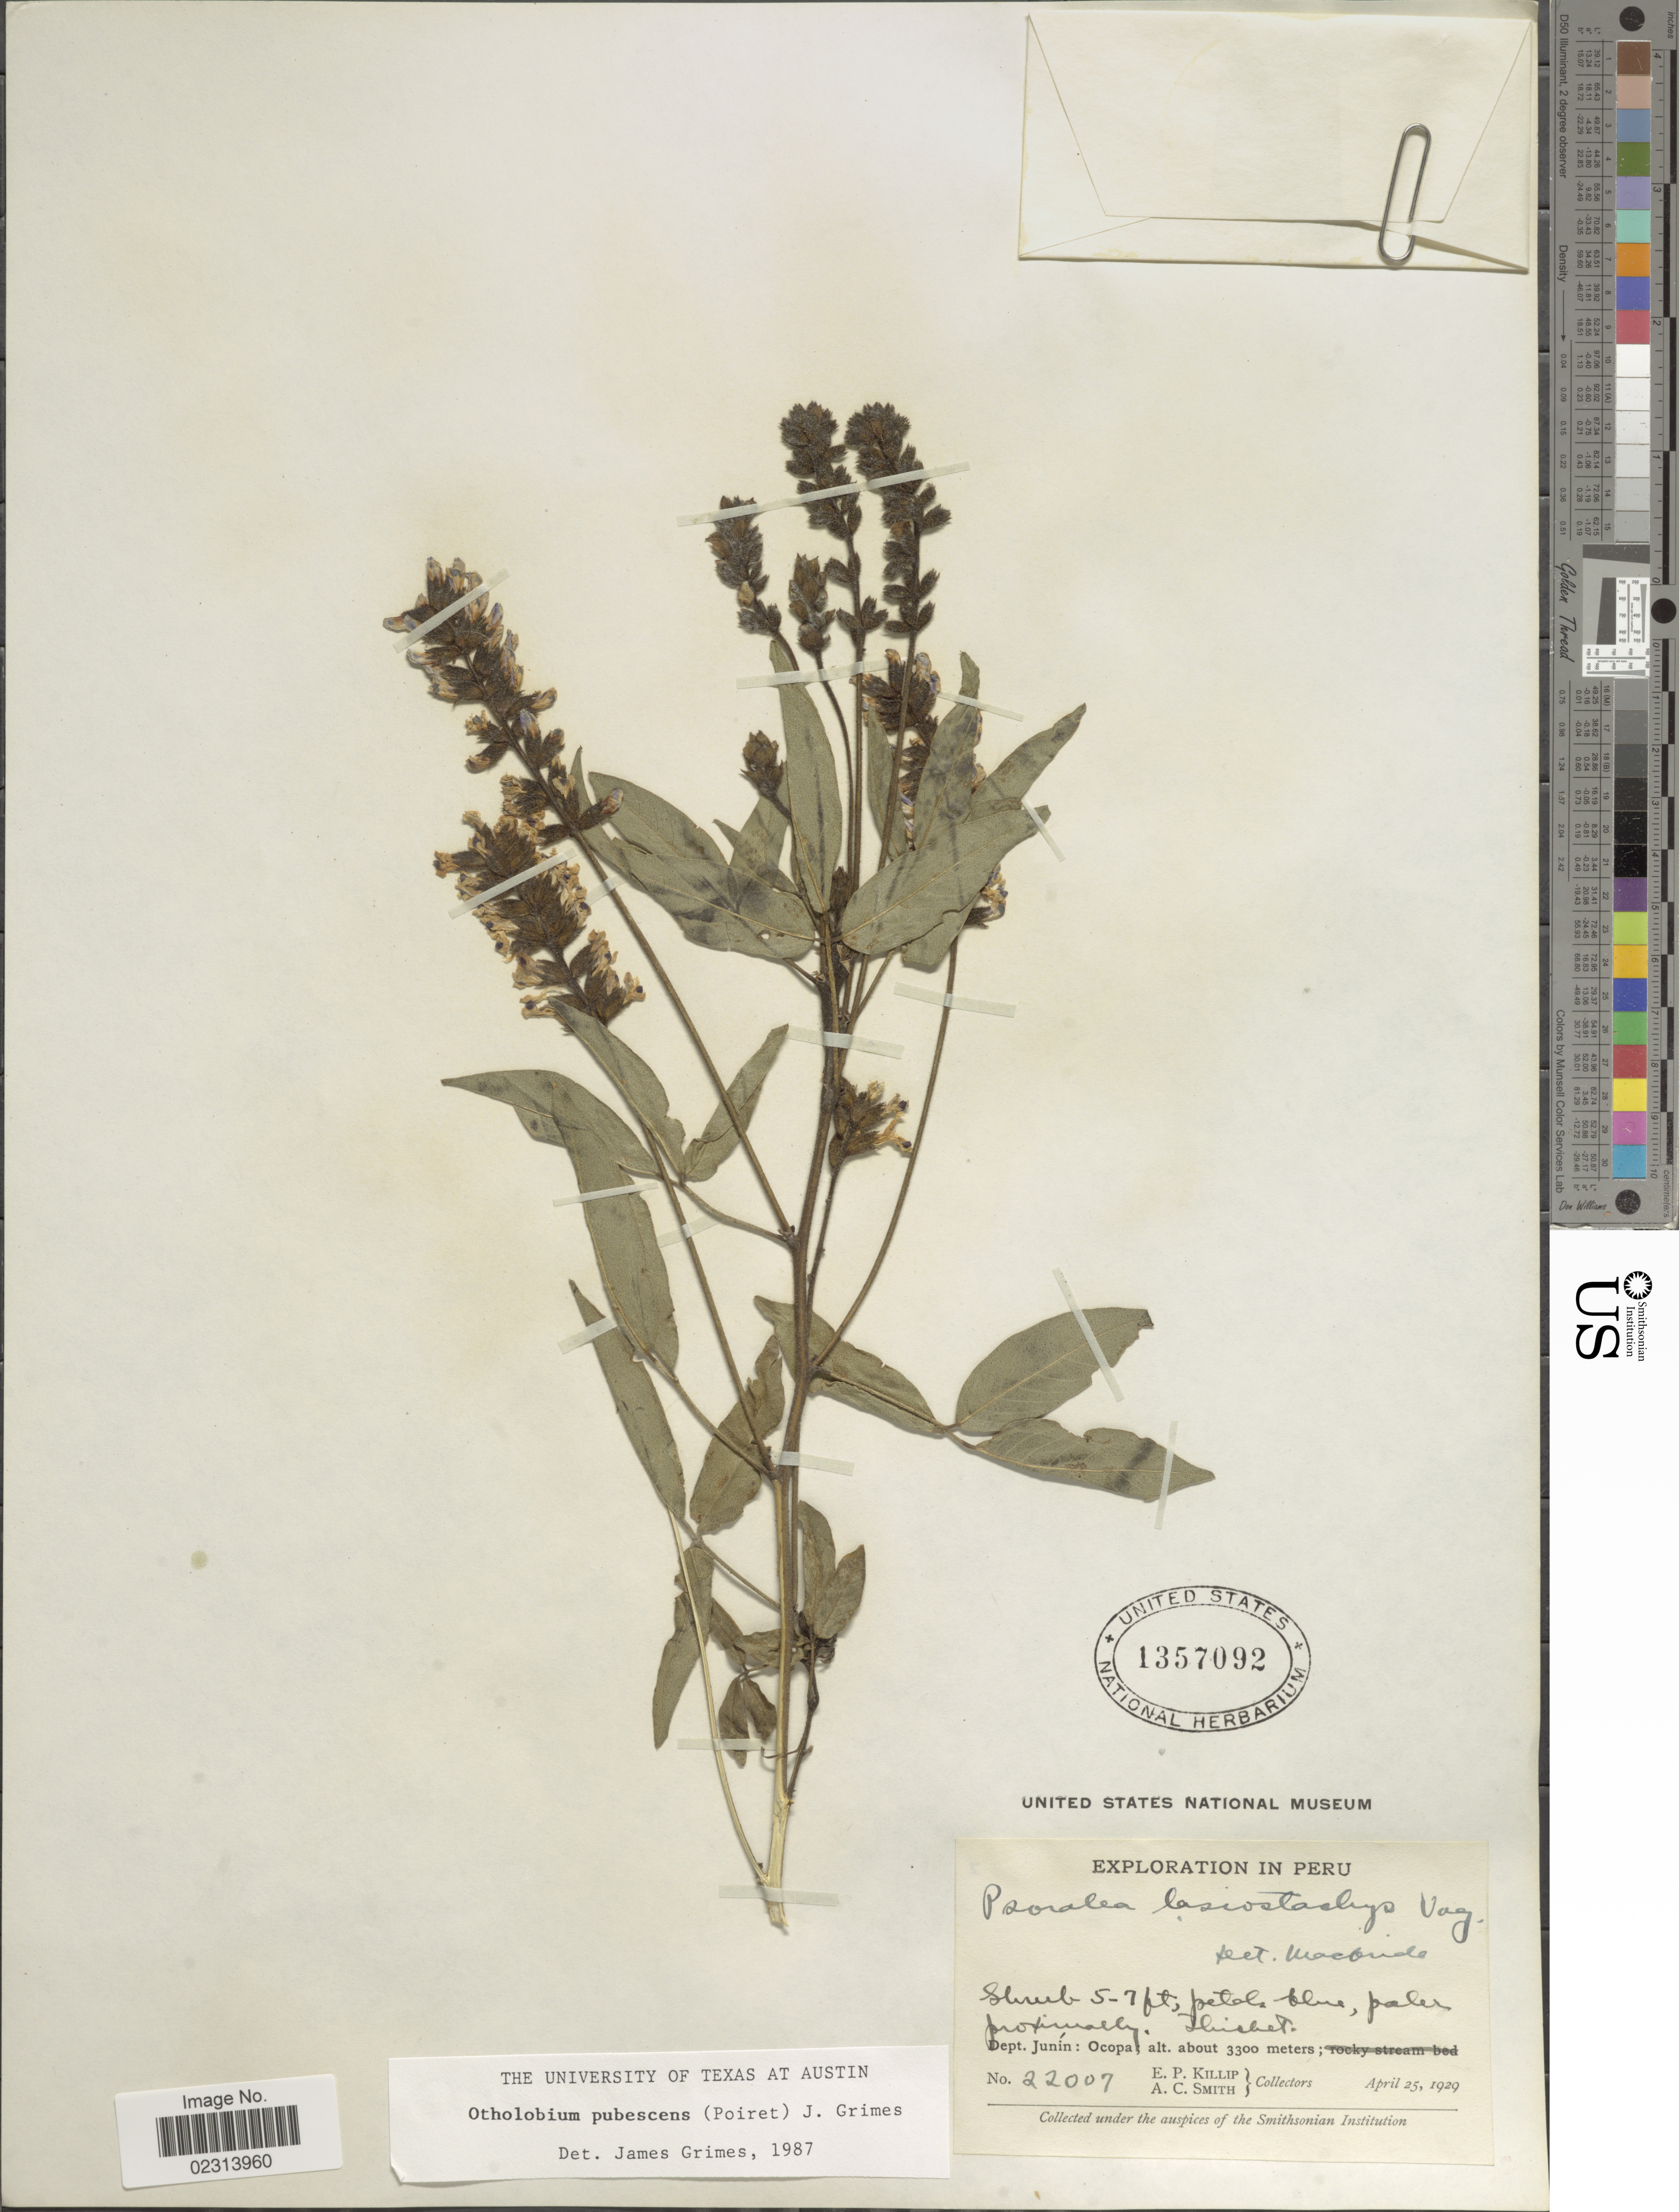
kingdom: Plantae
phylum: Tracheophyta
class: Magnoliopsida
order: Fabales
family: Fabaceae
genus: Otholobium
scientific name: Otholobium pubescens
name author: (Poir.) J.W. Grimes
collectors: E. P. Killip & A. C. Smith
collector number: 22007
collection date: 1929-04-25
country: Peru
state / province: Junín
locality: Dept. Junin: Ocopa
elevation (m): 3300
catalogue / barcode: US 1357092